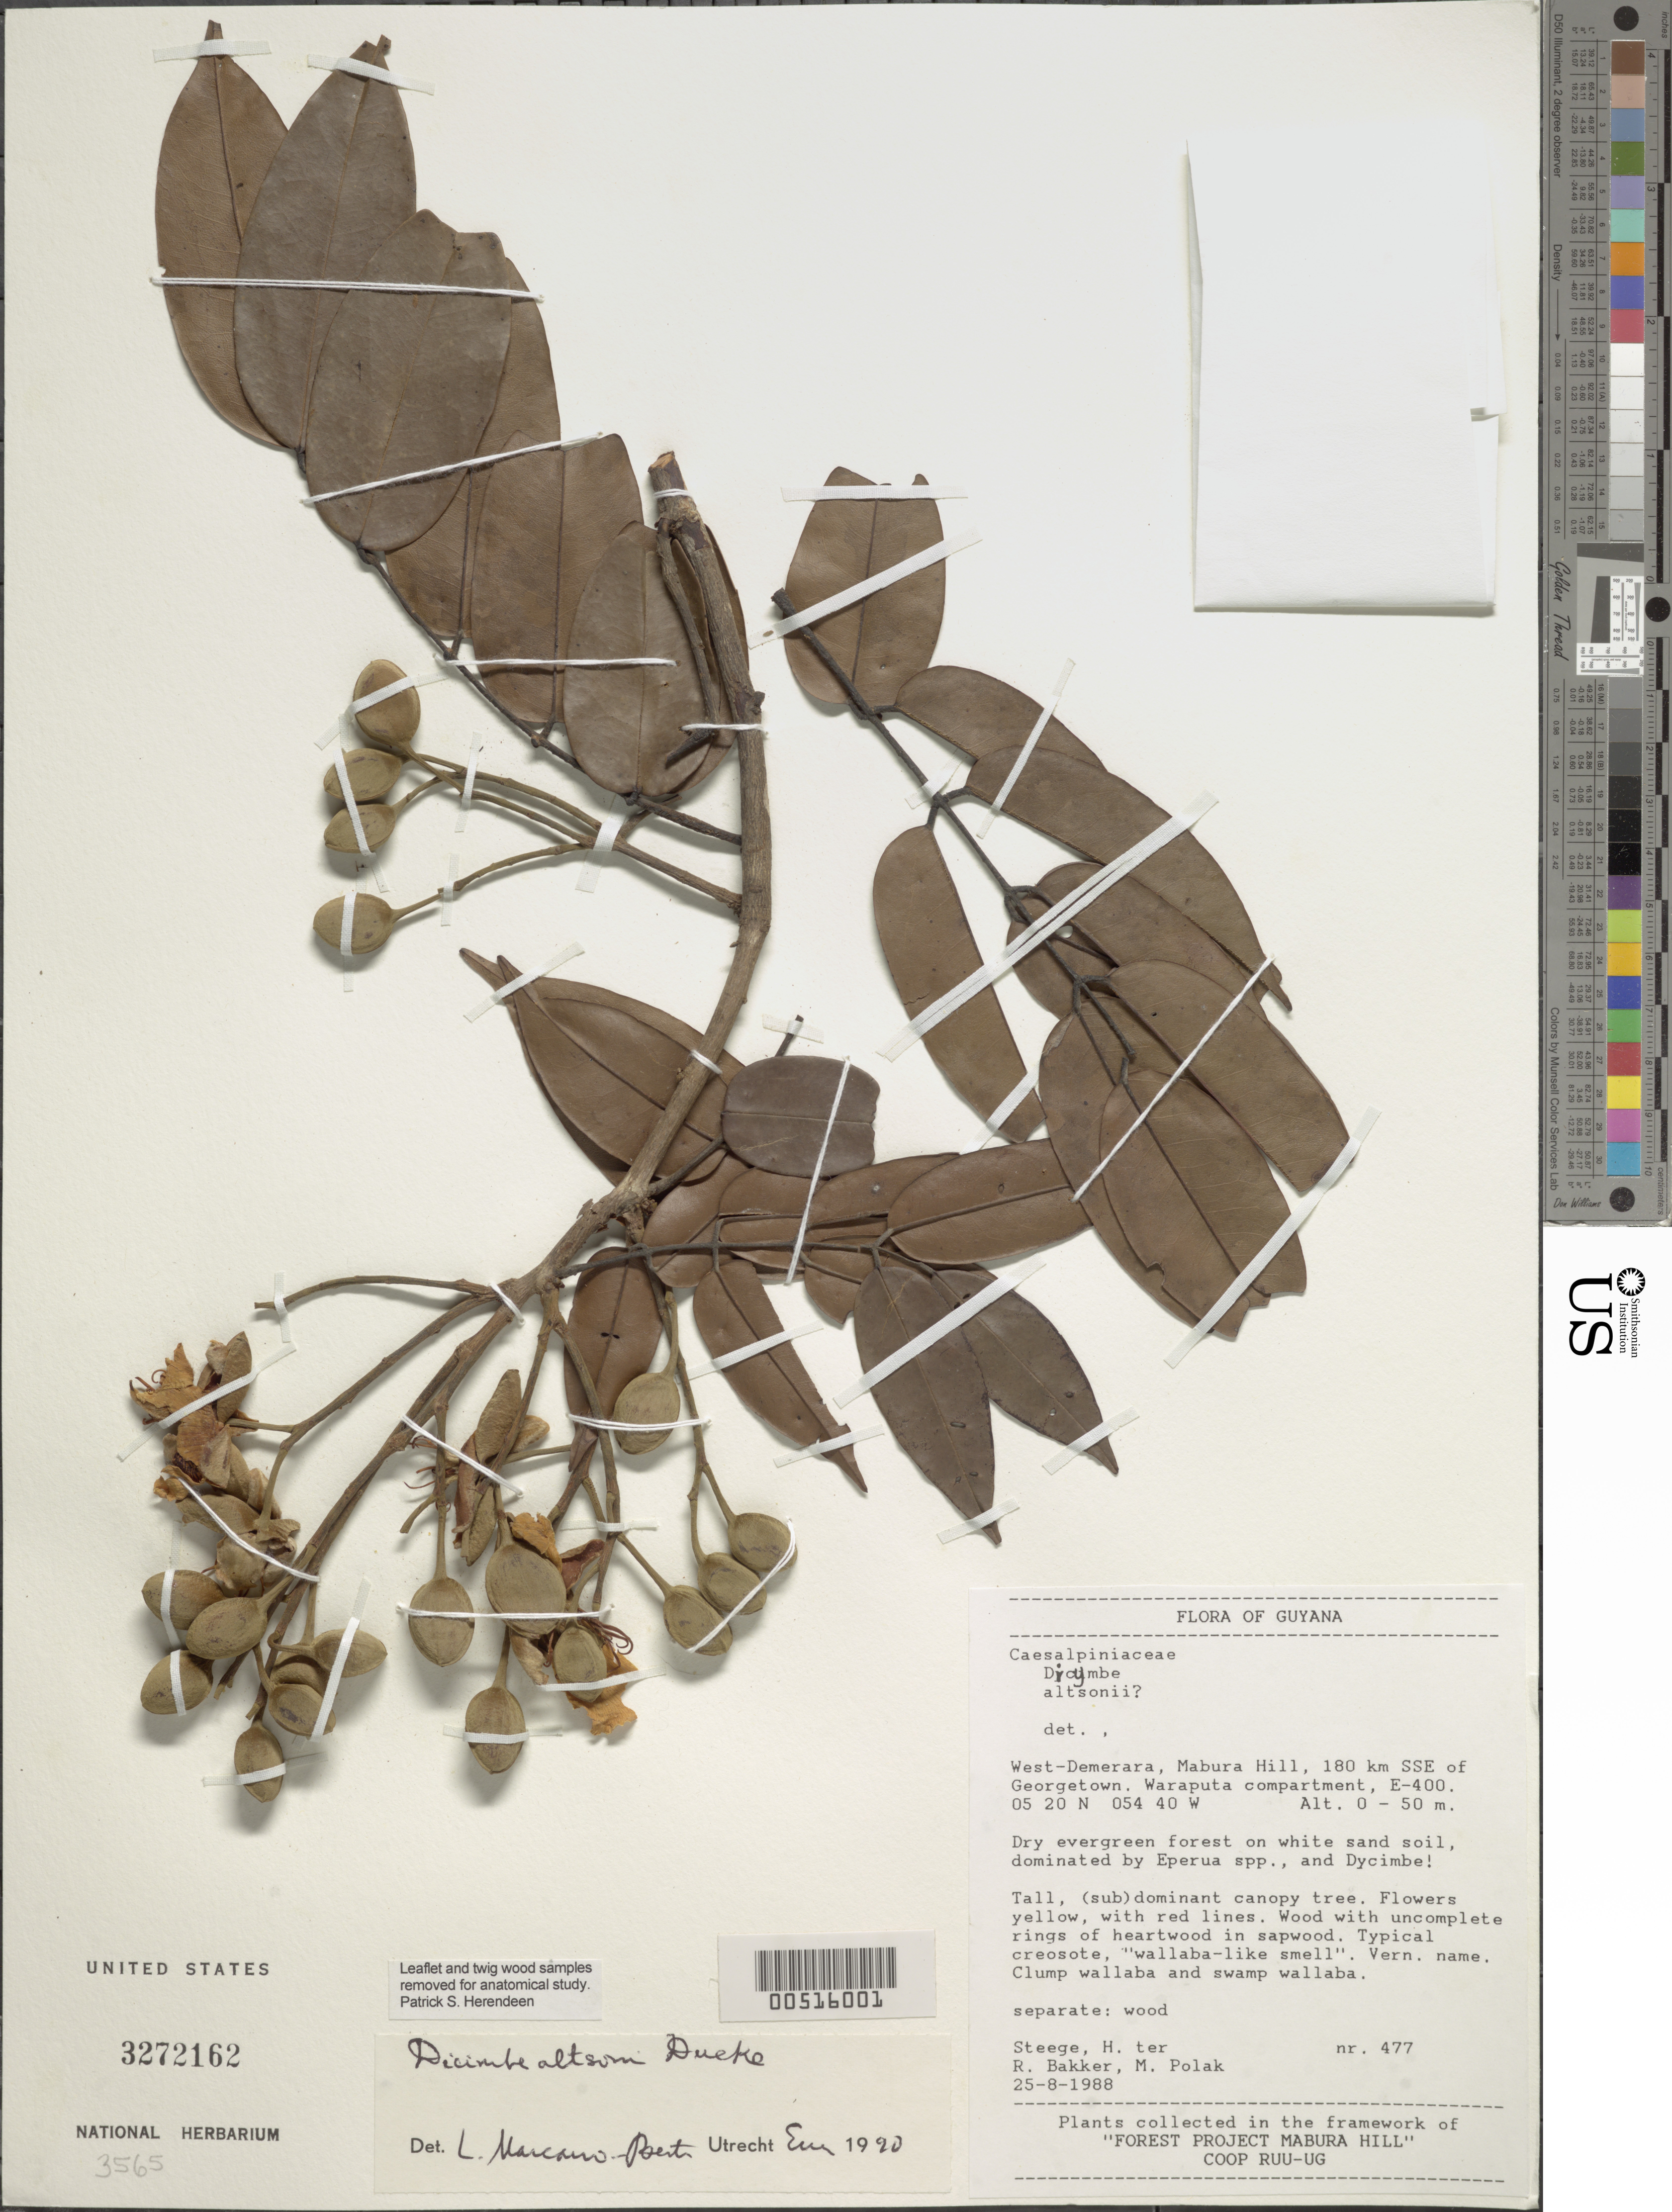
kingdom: Plantae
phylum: Tracheophyta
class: Magnoliopsida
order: Fabales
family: Fabaceae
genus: Dicymbe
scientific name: Dicymbe altsonii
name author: Sandwith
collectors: H. ter Steege, R. Bakker & M. Polak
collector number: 477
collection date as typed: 25 Aug 1988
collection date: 1988-08-25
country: Guyana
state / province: U. Demerara-Berbice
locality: Mabura hill, sse of georgetown, waraputa, (former) west demerara dist.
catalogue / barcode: US 3272162